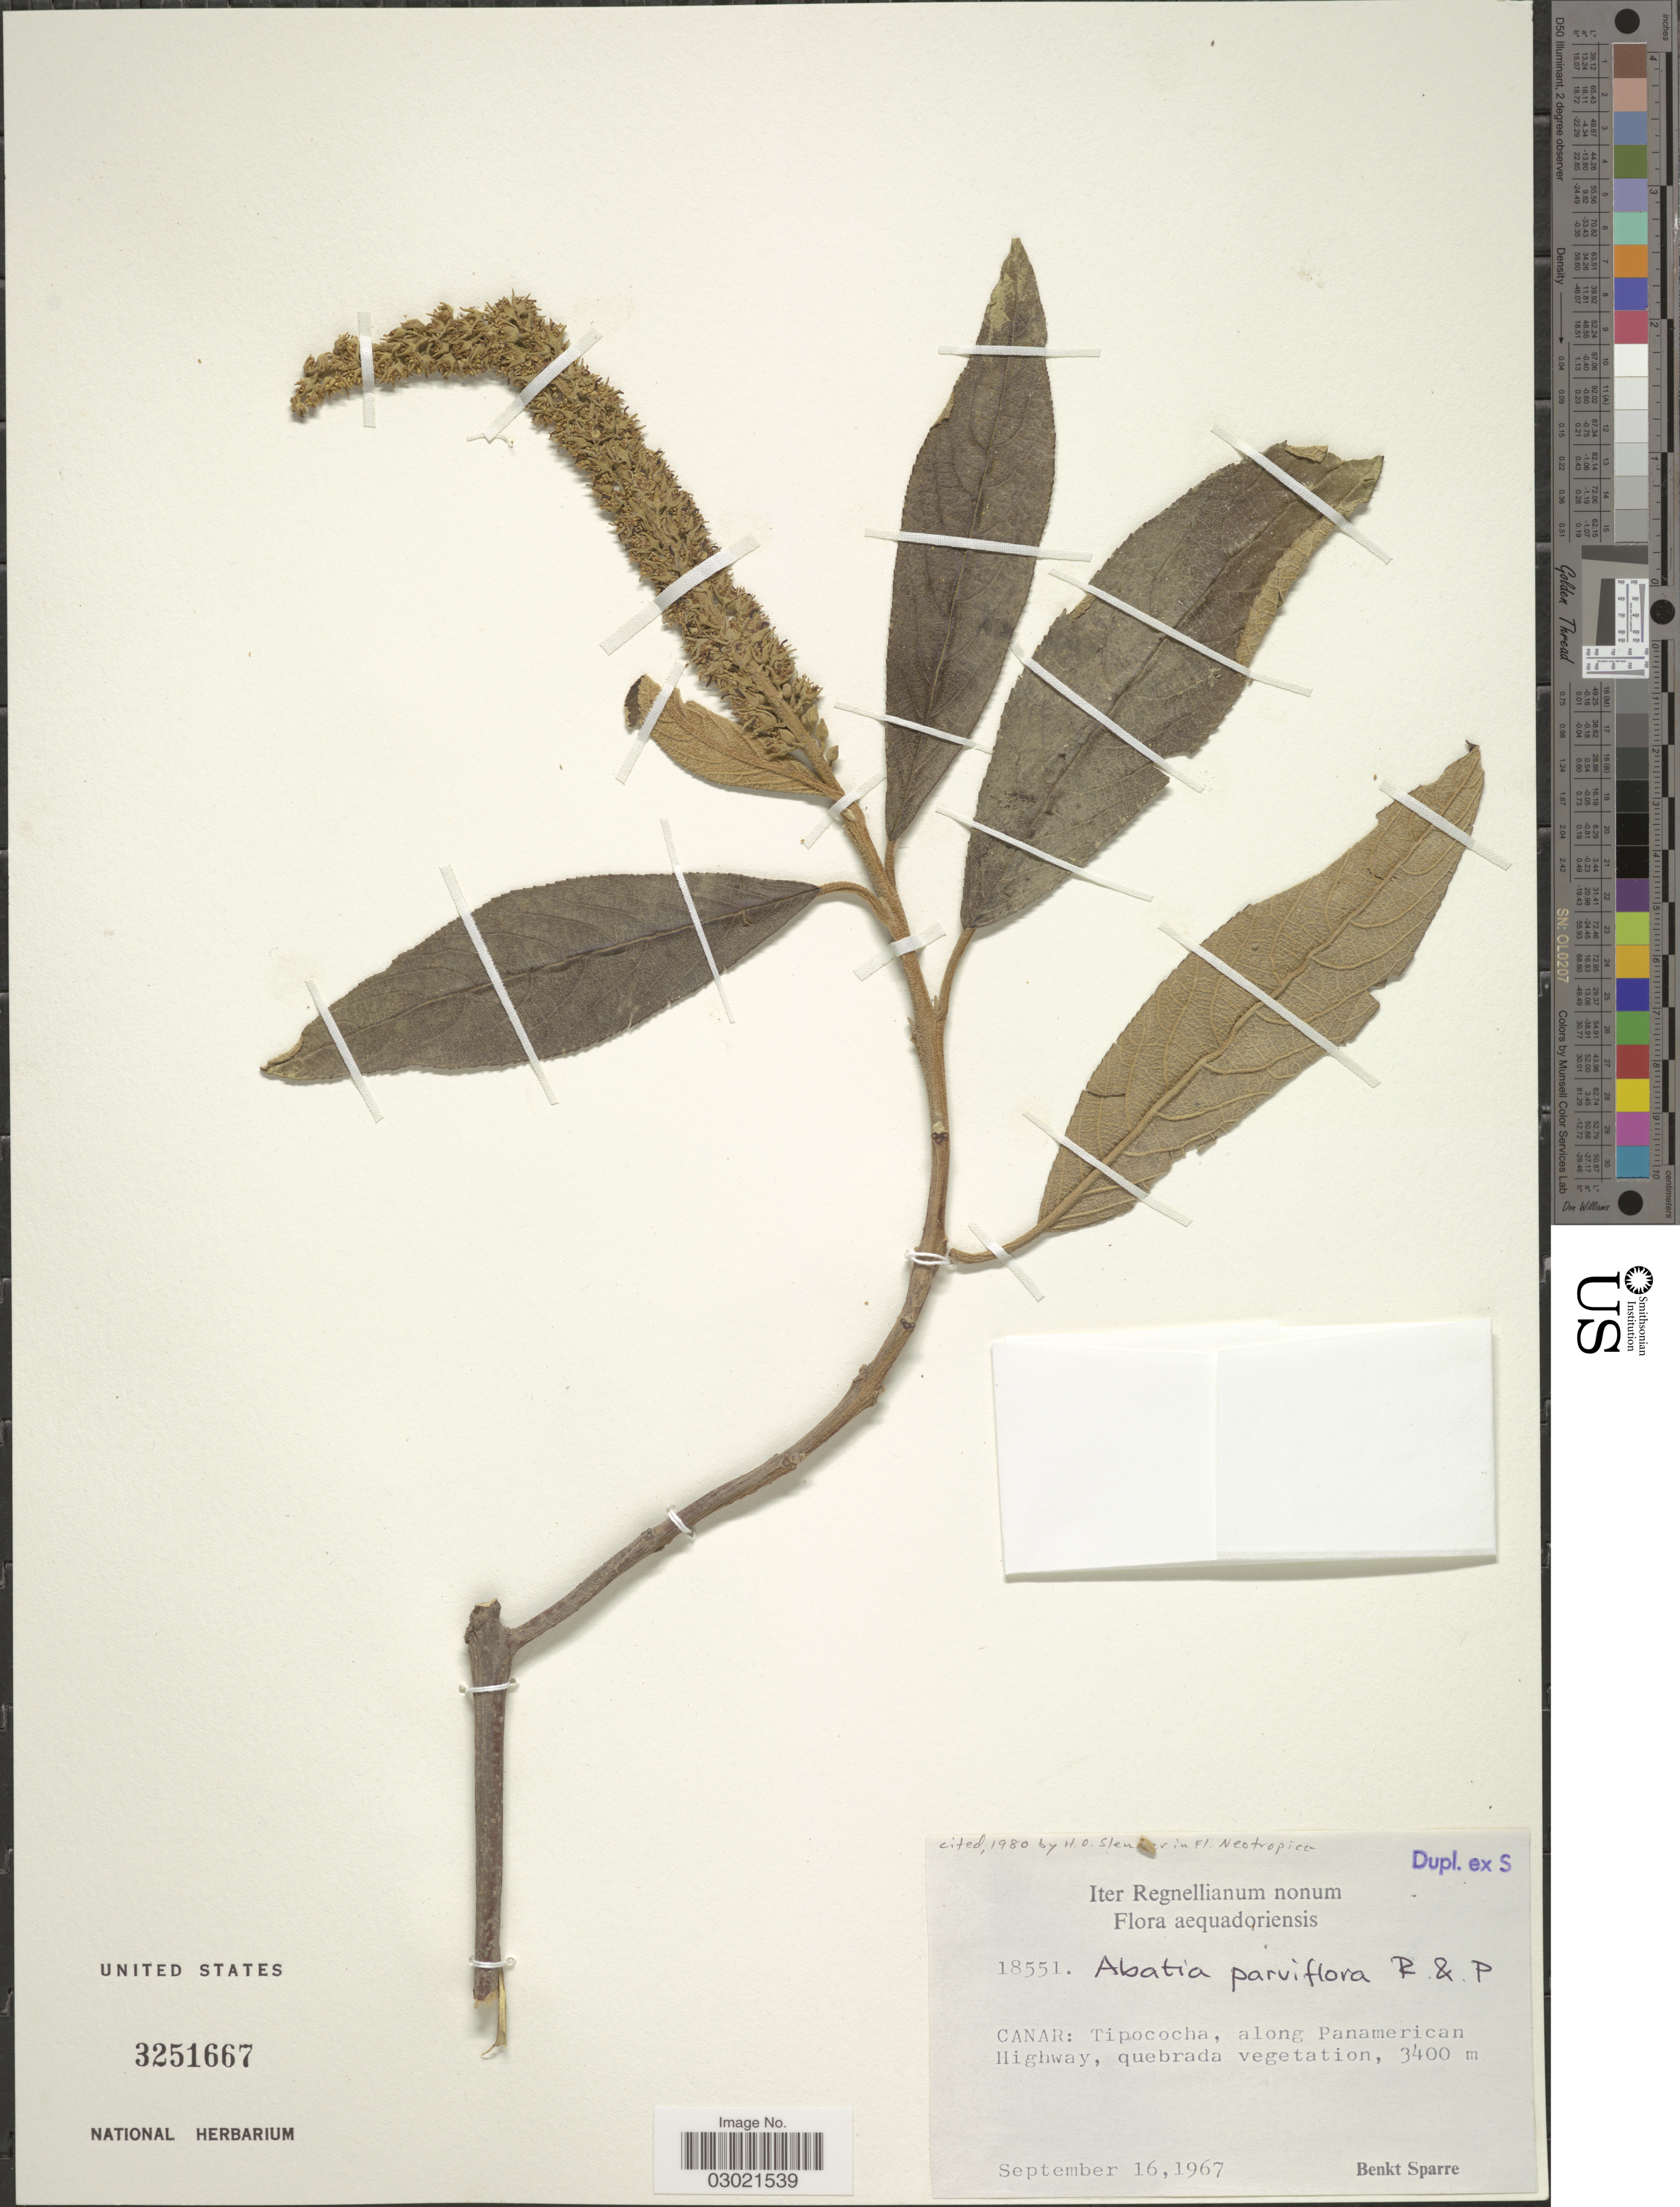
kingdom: Plantae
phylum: Tracheophyta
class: Magnoliopsida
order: Malpighiales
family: Salicaceae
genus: Abatia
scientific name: Abatia parviflora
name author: Ruiz & Pav.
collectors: B. Sparre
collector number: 18551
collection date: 1967-09-16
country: Ecuador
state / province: Cañar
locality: Canar: Tipococha, along Panamerican Highway.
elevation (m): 3400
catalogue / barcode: US 3251667